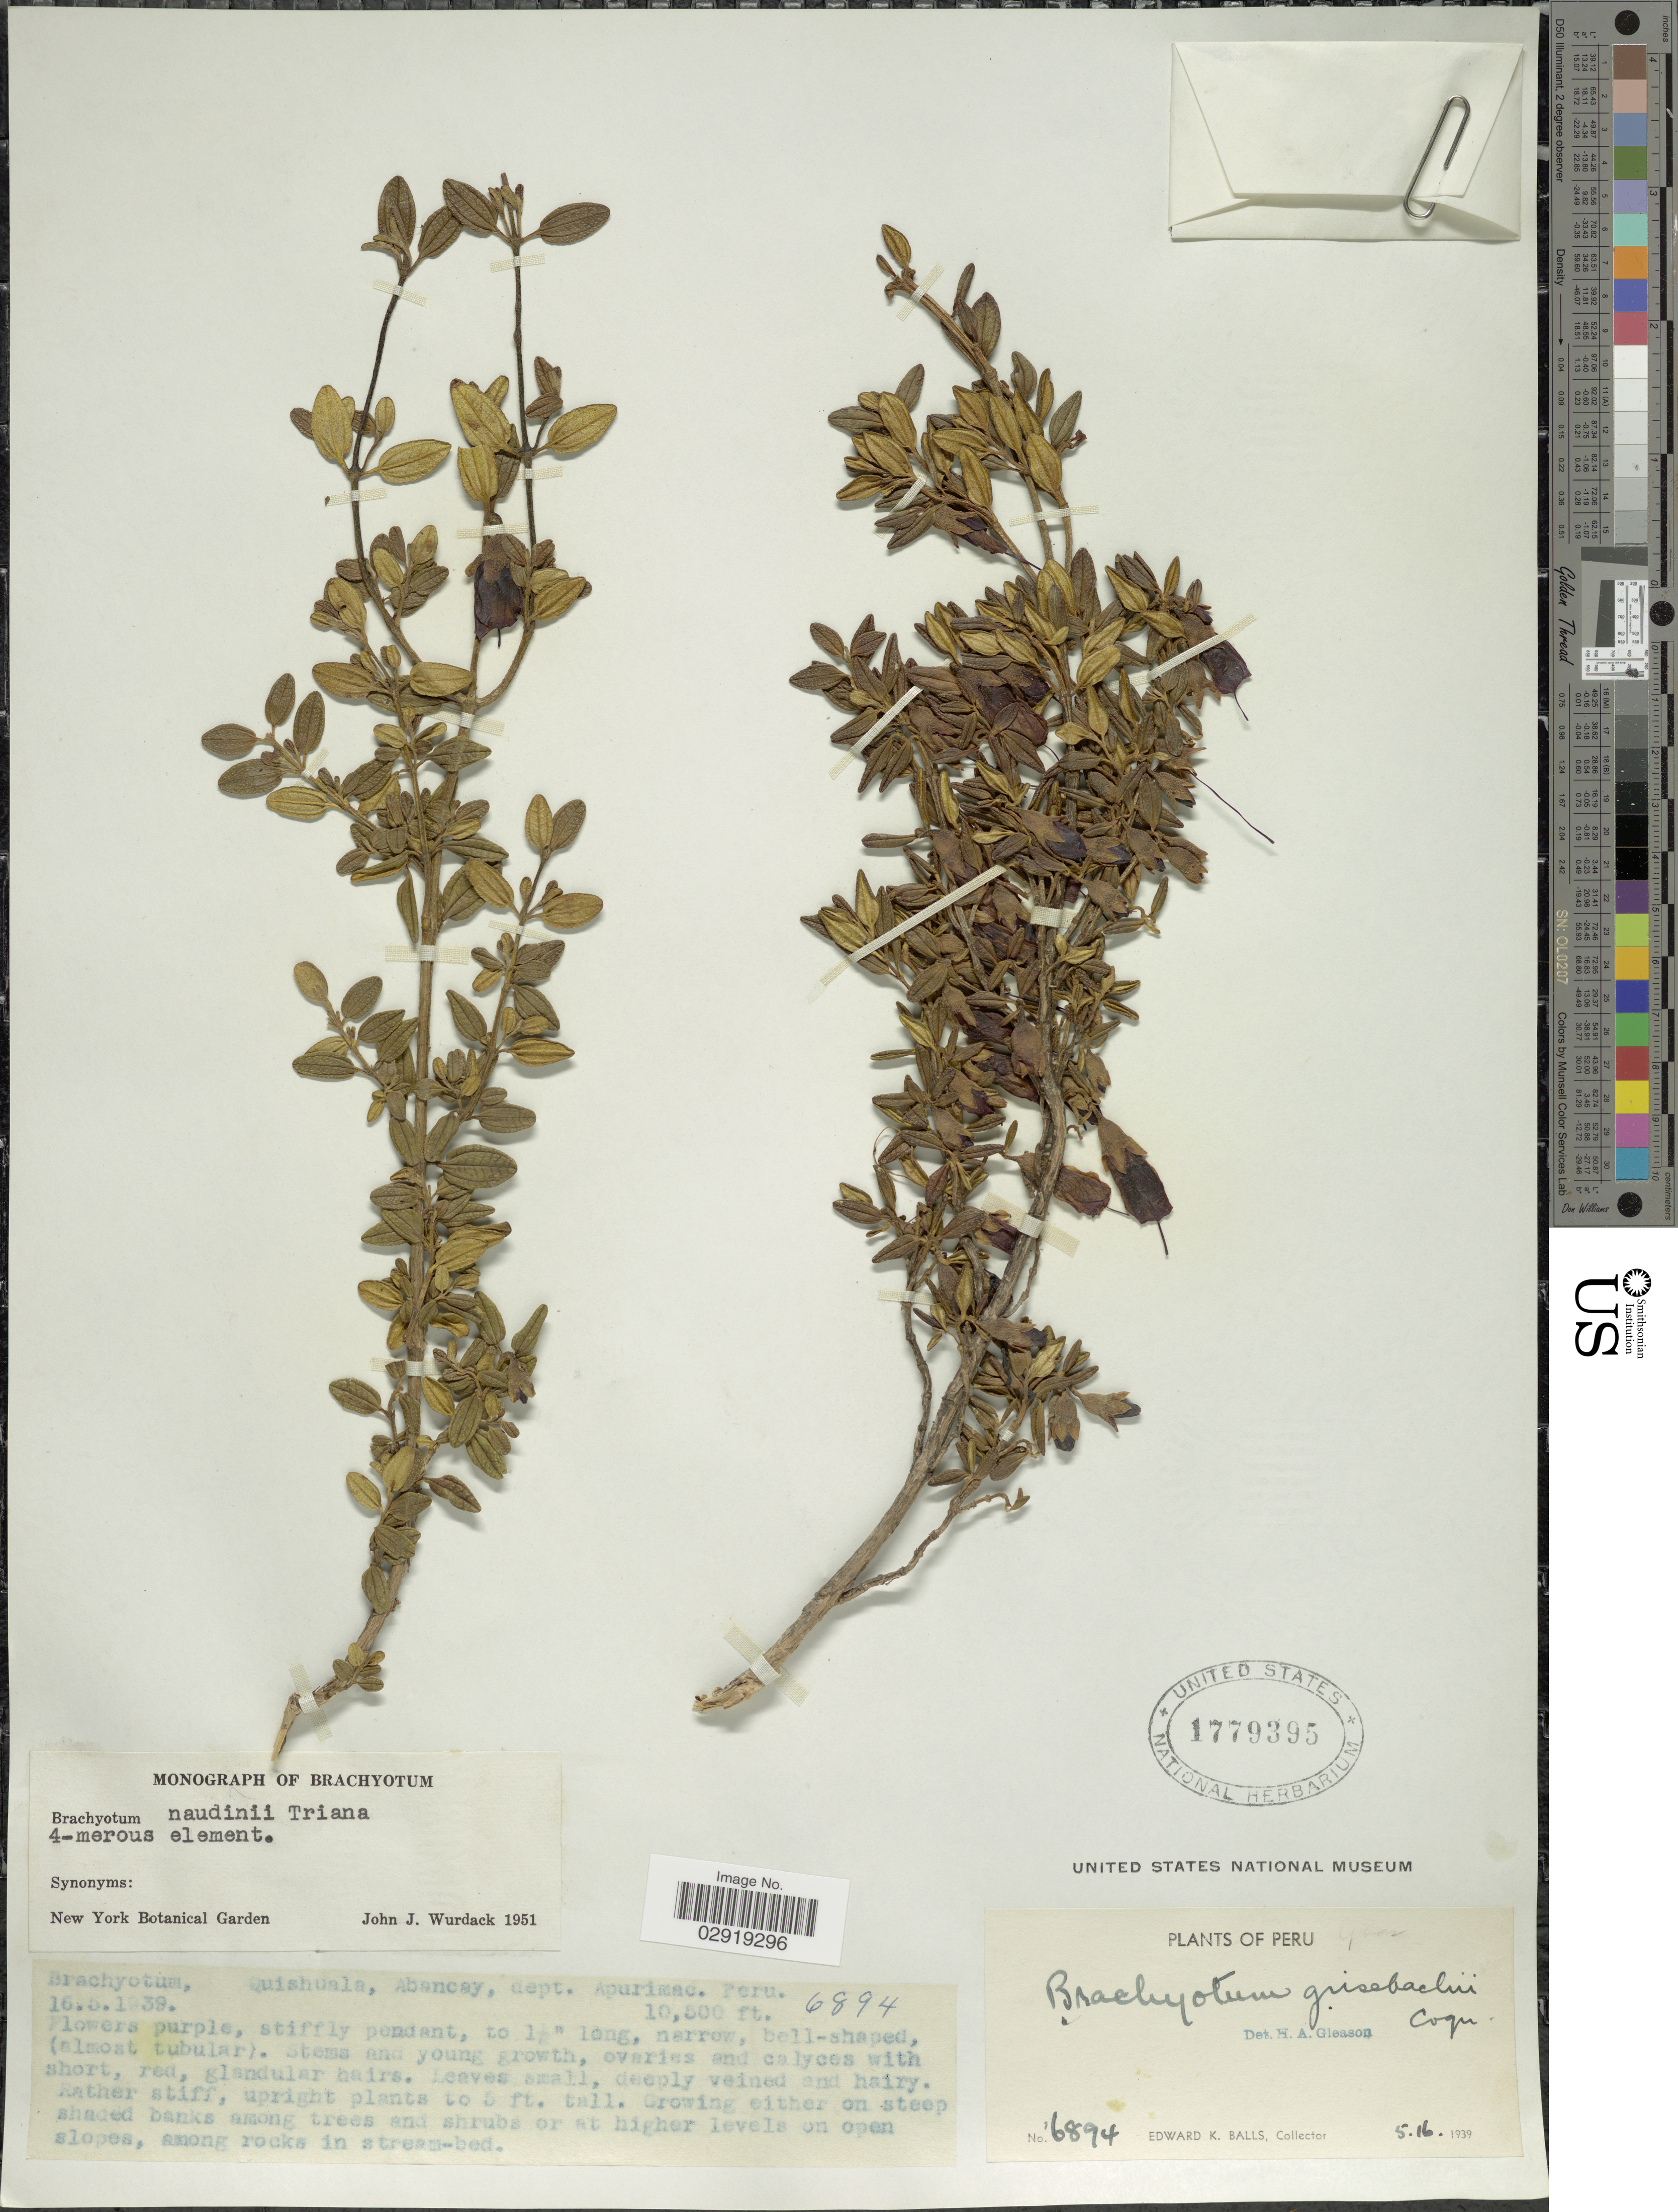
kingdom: Plantae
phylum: Tracheophyta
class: Magnoliopsida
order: Myrtales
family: Melastomataceae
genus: Brachyotum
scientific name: Brachyotum naudinii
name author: Triana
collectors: E. K. Balls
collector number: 6894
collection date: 1939-05-16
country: Peru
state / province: Apurímac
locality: Quishuala, Abancay, dept. Apurimac.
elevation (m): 3200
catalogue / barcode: US 1779395